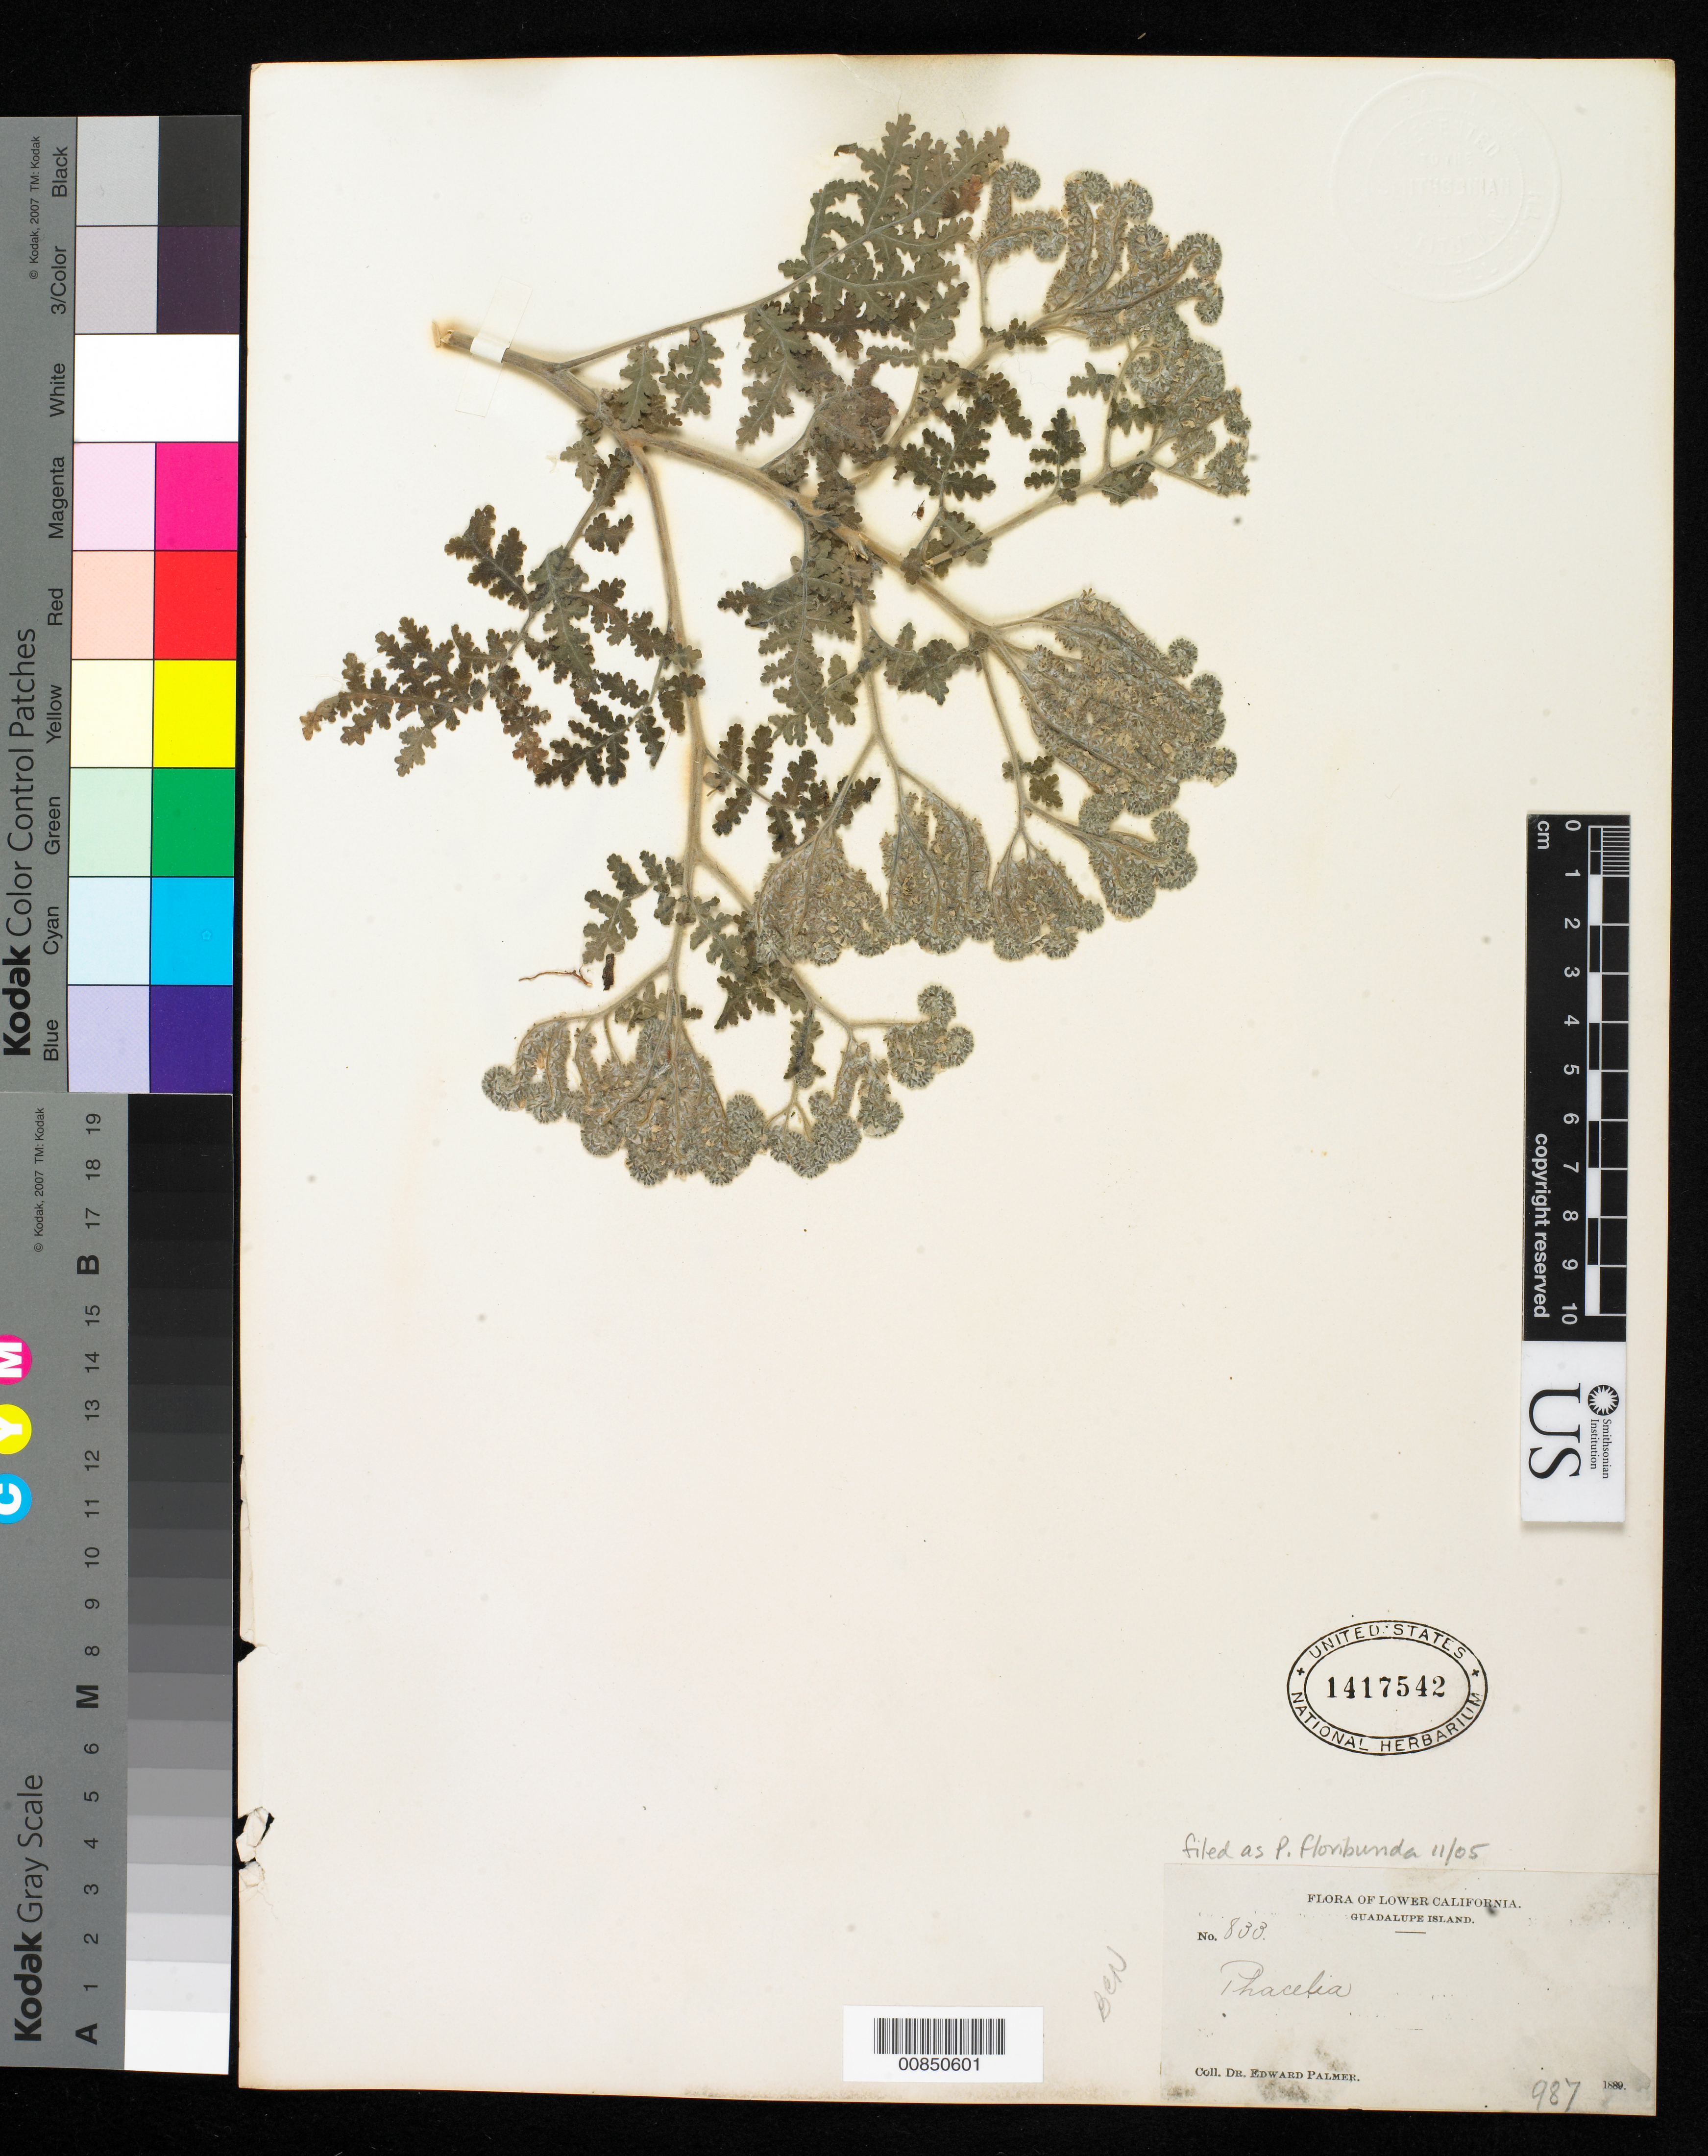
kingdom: Plantae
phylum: Tracheophyta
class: Magnoliopsida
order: Boraginales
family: Hydrophyllaceae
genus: Phacelia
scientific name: Phacelia floribunda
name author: Greene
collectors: E. Palmer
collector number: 833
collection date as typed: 1889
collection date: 1889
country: Mexico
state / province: Baja California Norte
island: Guadalupe I.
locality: Guadalupe Island.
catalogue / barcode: US 1417542